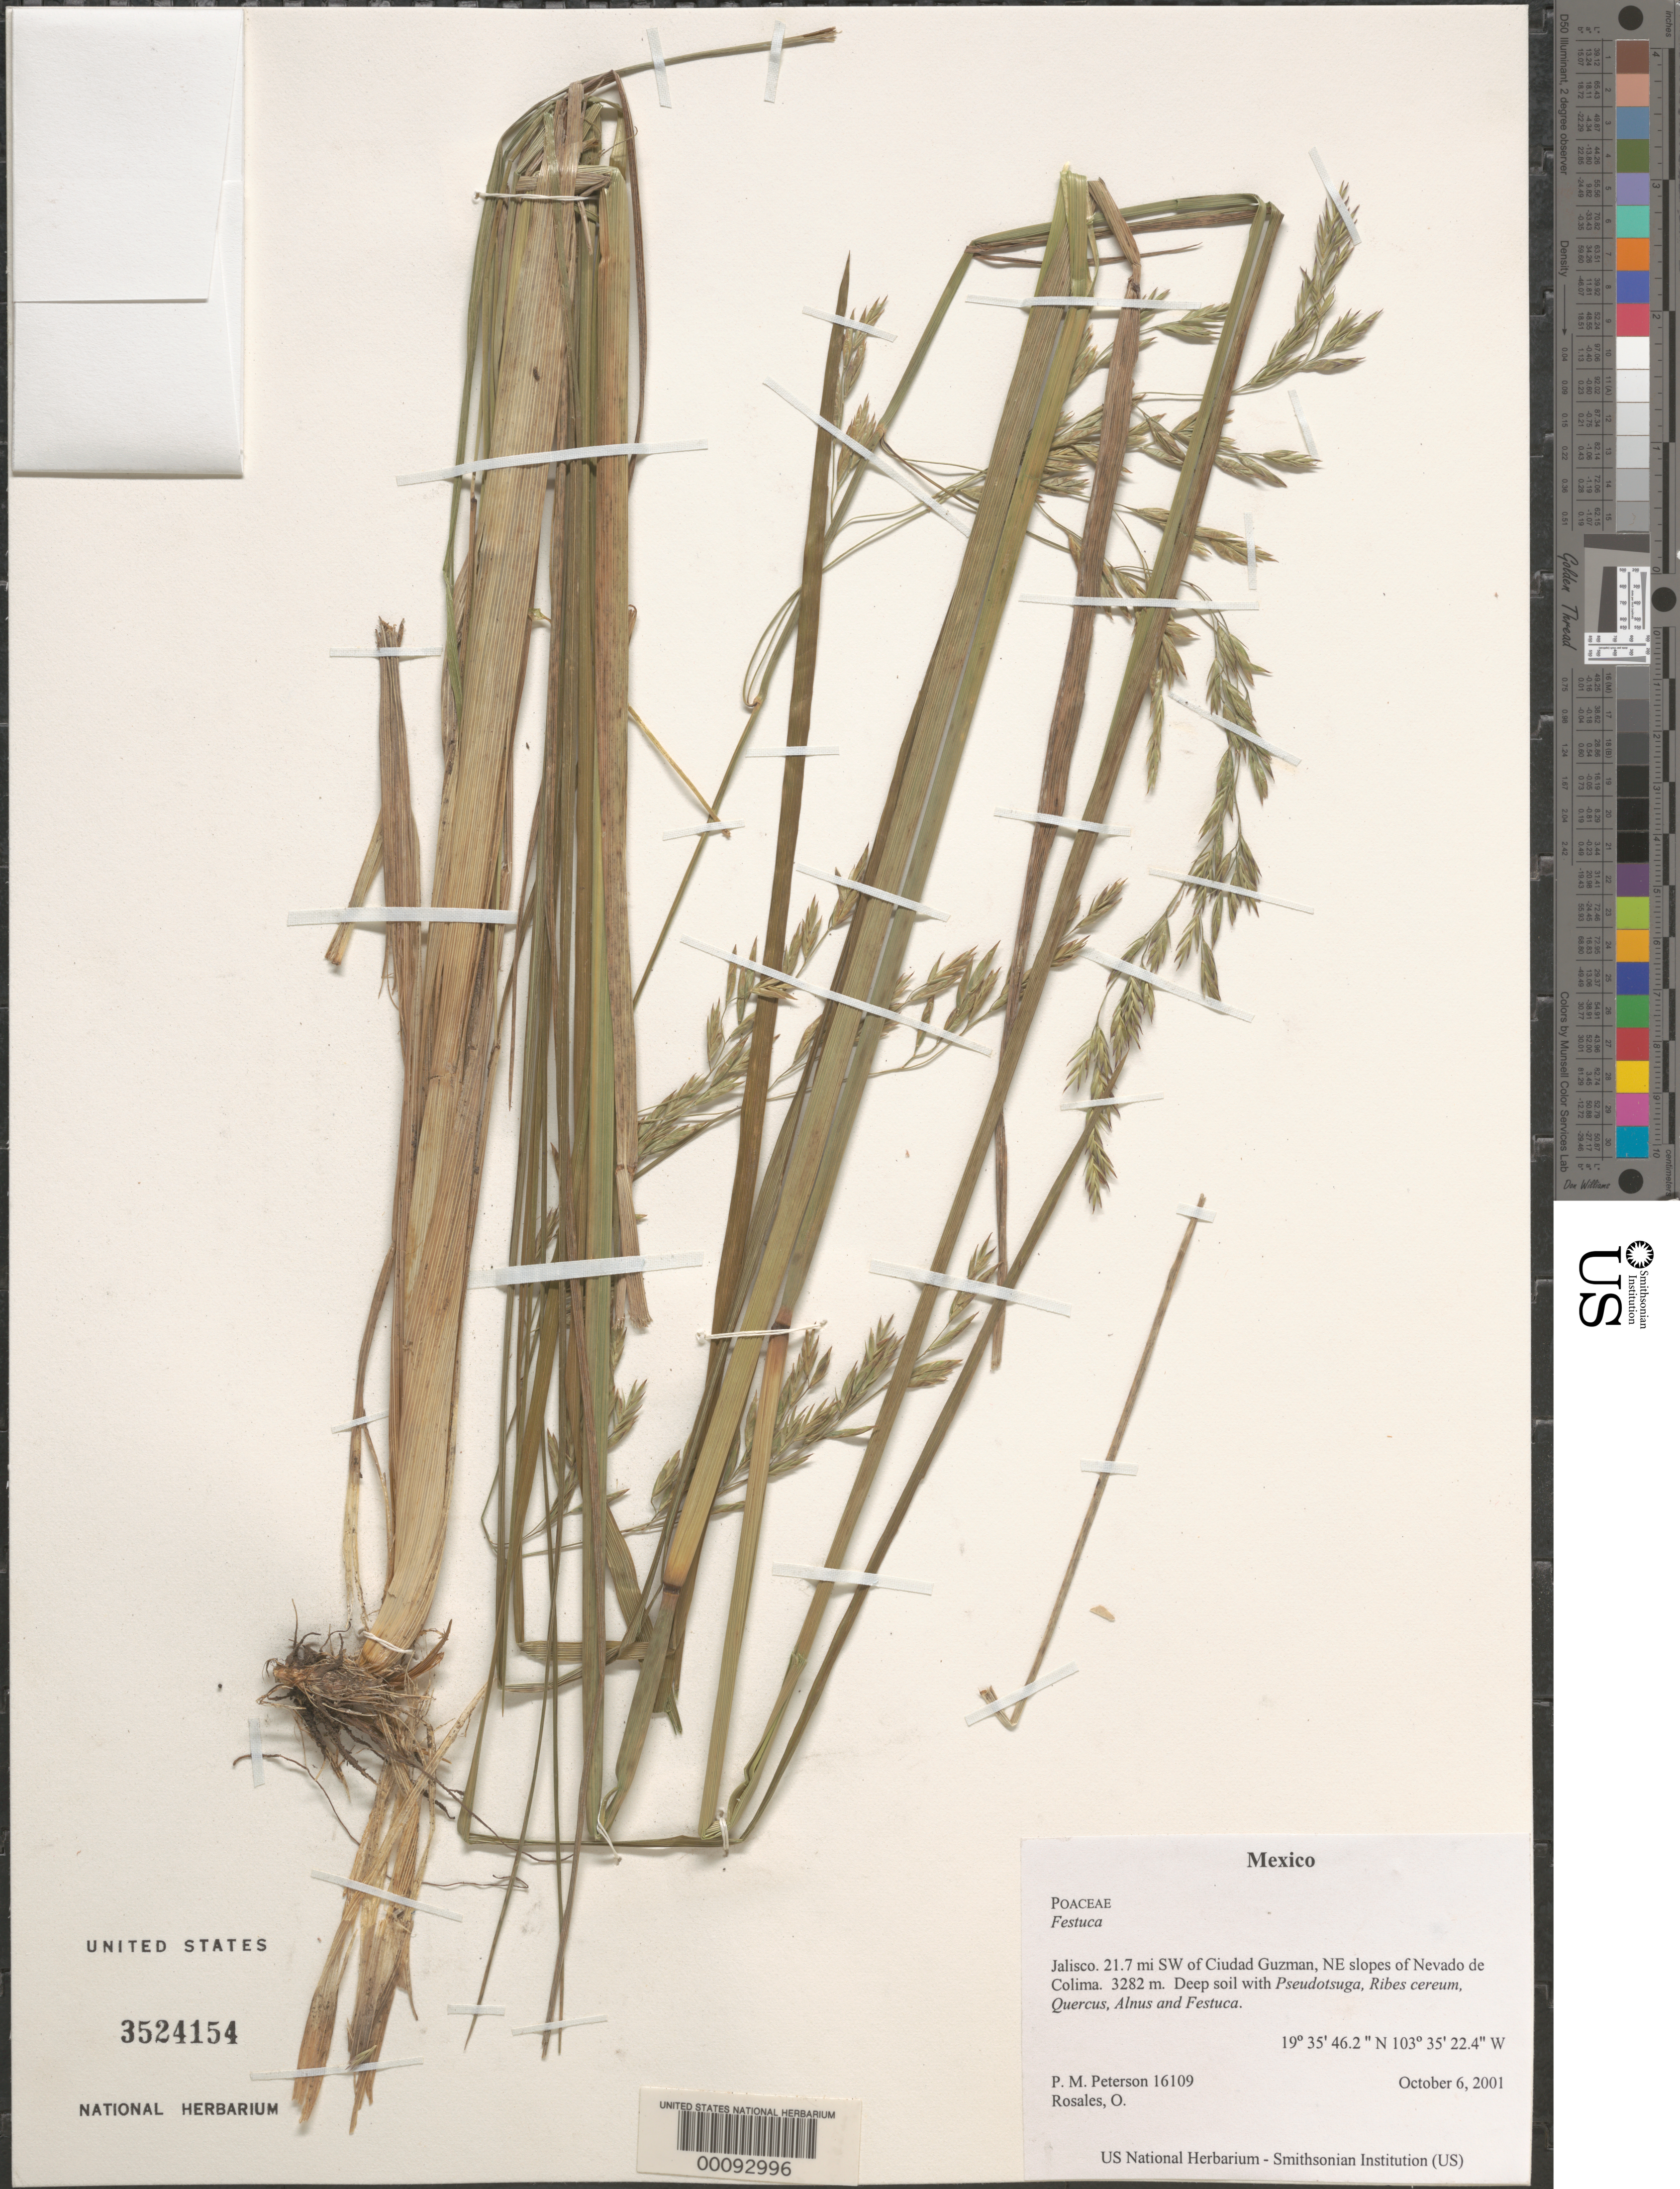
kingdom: Plantae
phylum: Tracheophyta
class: Liliopsida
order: Poales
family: Poaceae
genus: Festuca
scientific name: Festuca sp.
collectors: P. M. Peterson & O. Rosales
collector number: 16109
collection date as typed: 06 Oct 2001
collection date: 2001-10-06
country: Mexico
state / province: Jalisco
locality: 21.7 mi SW of Ciudad Guzman, NE slopes of Nevado de Colima.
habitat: Deep soil with ~Pseudotsuga, Ribes cereum, Quercus, Alnus and Festuca~.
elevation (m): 3282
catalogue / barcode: US 3524154